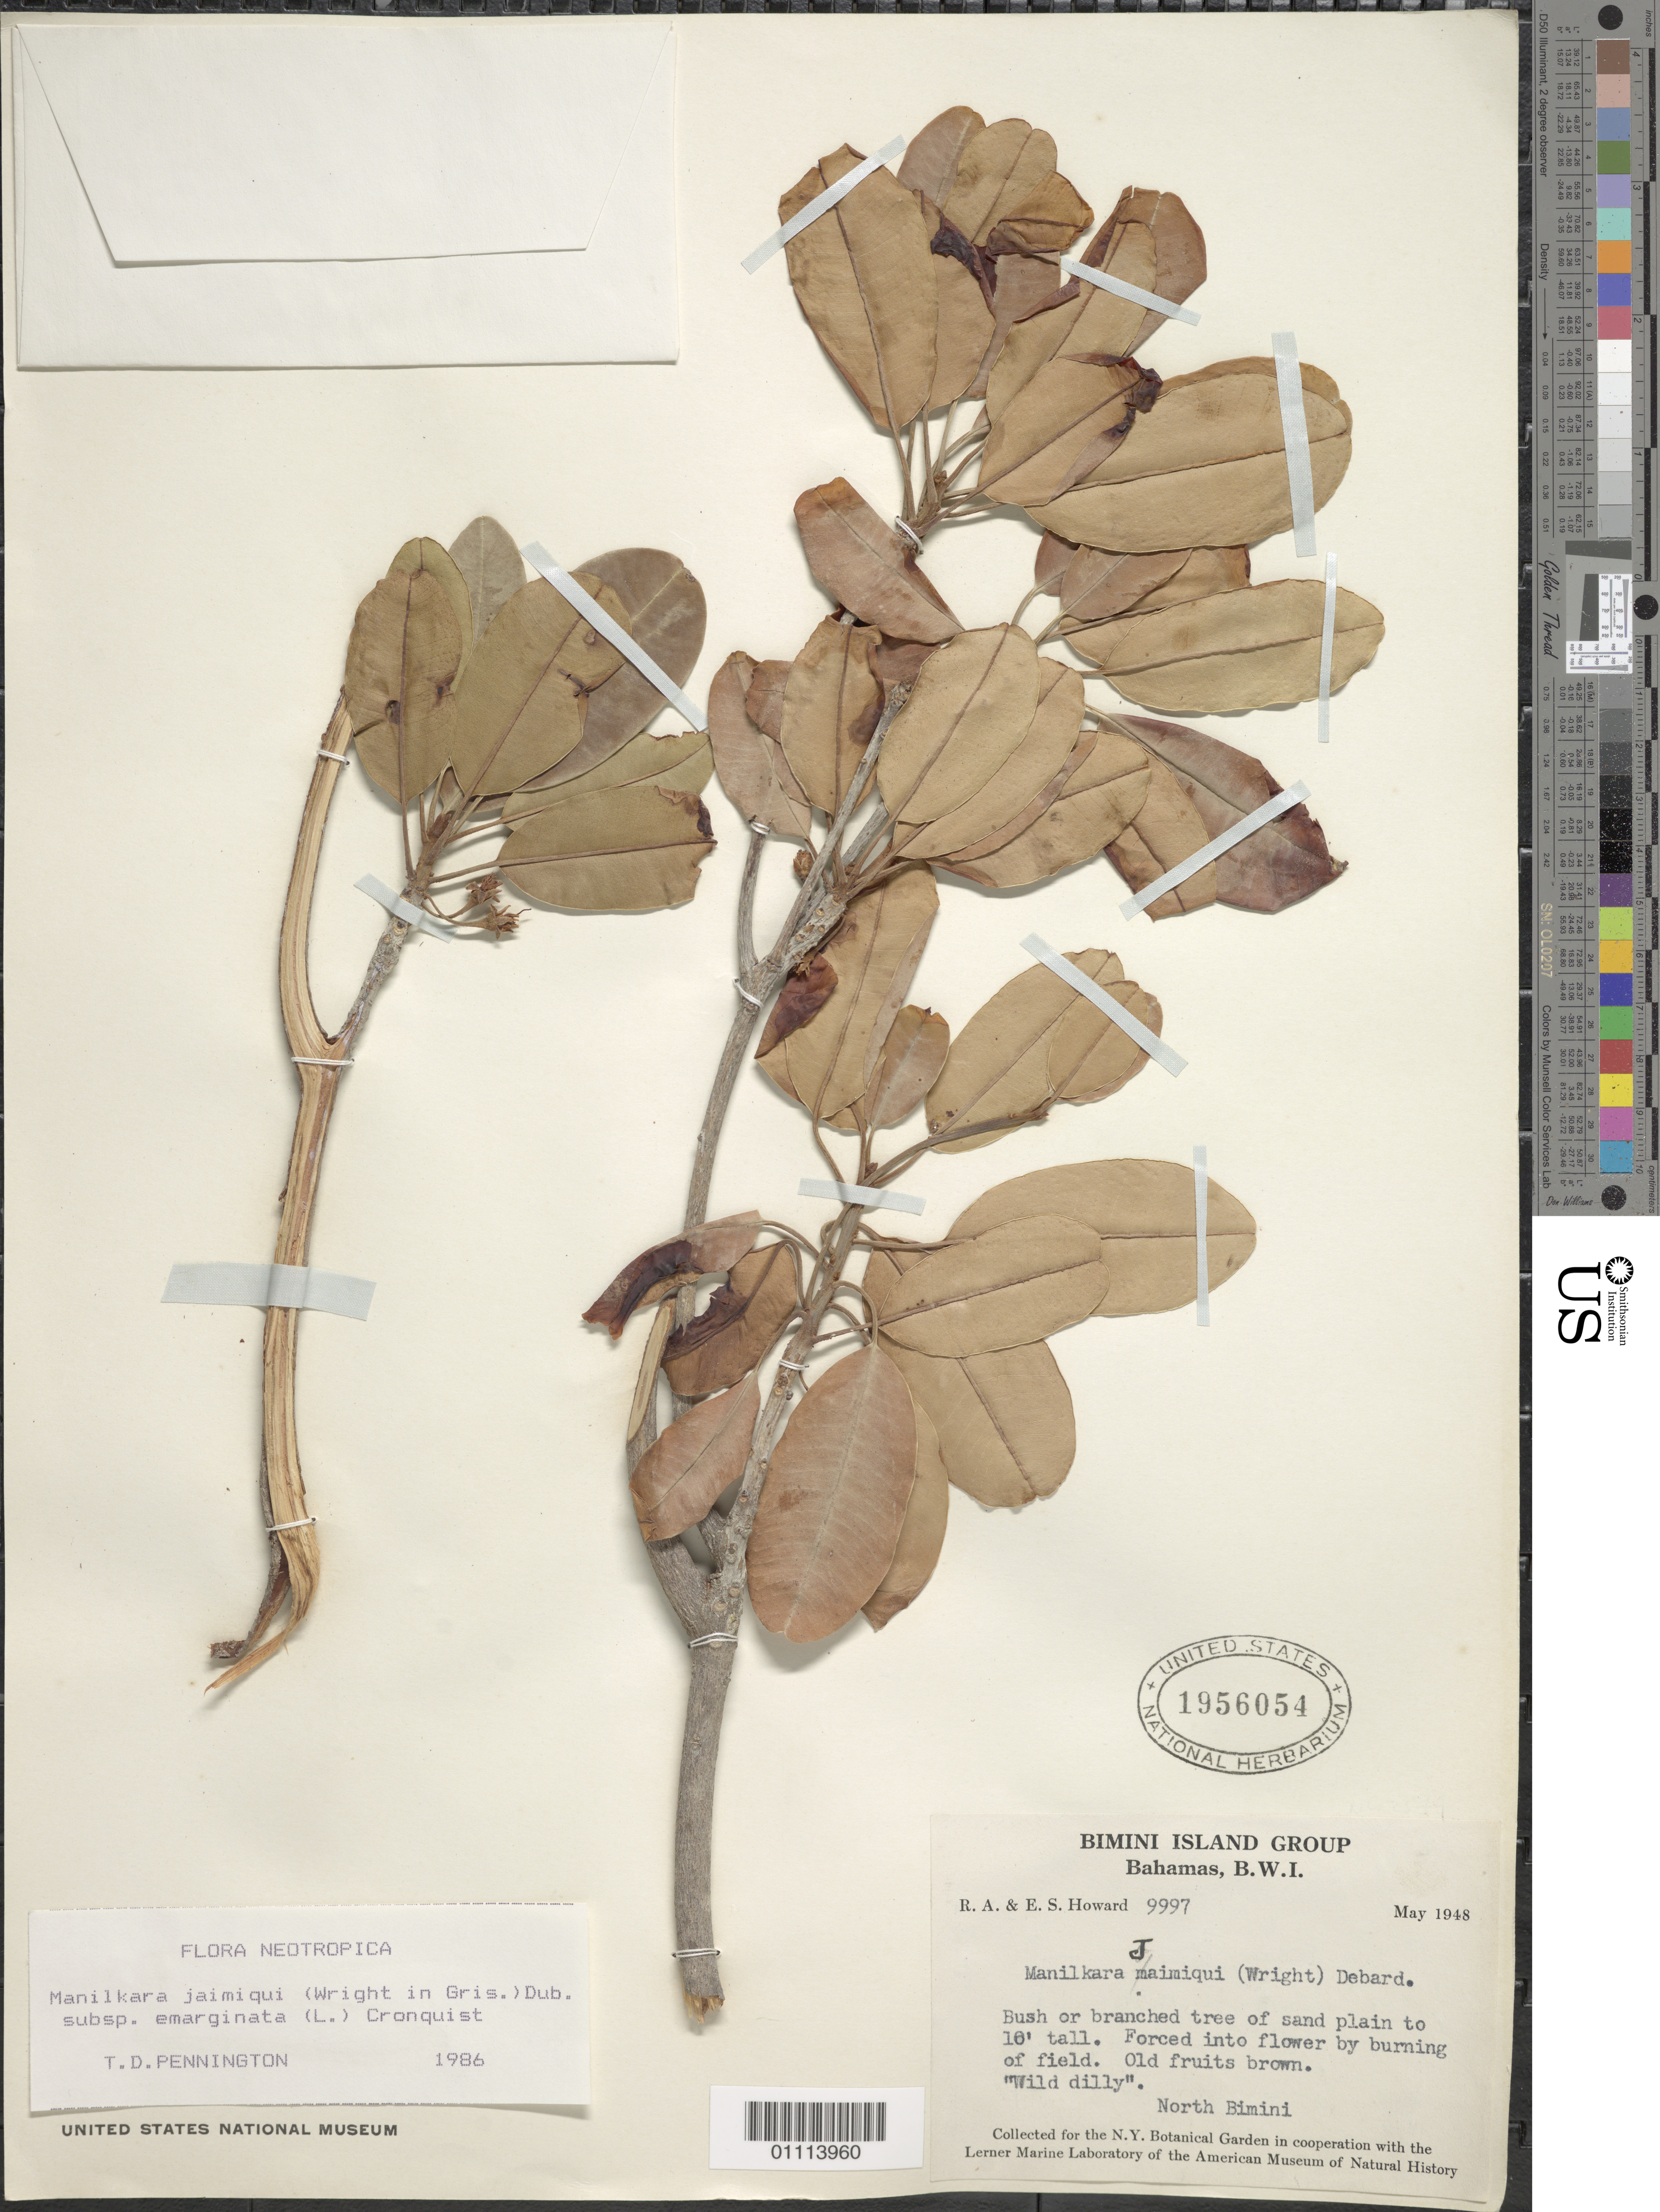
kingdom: Plantae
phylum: Tracheophyta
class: Magnoliopsida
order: Ericales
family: Sapotaceae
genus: Manilkara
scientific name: Manilkara jaimiqui subsp. emarginata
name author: (L.) Cronq.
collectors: R. A. Howard & E. S. Howard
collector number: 9997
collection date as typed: May 1948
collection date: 1948-05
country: Bahamas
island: Bimini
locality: North Bimini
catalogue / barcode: US 1956054